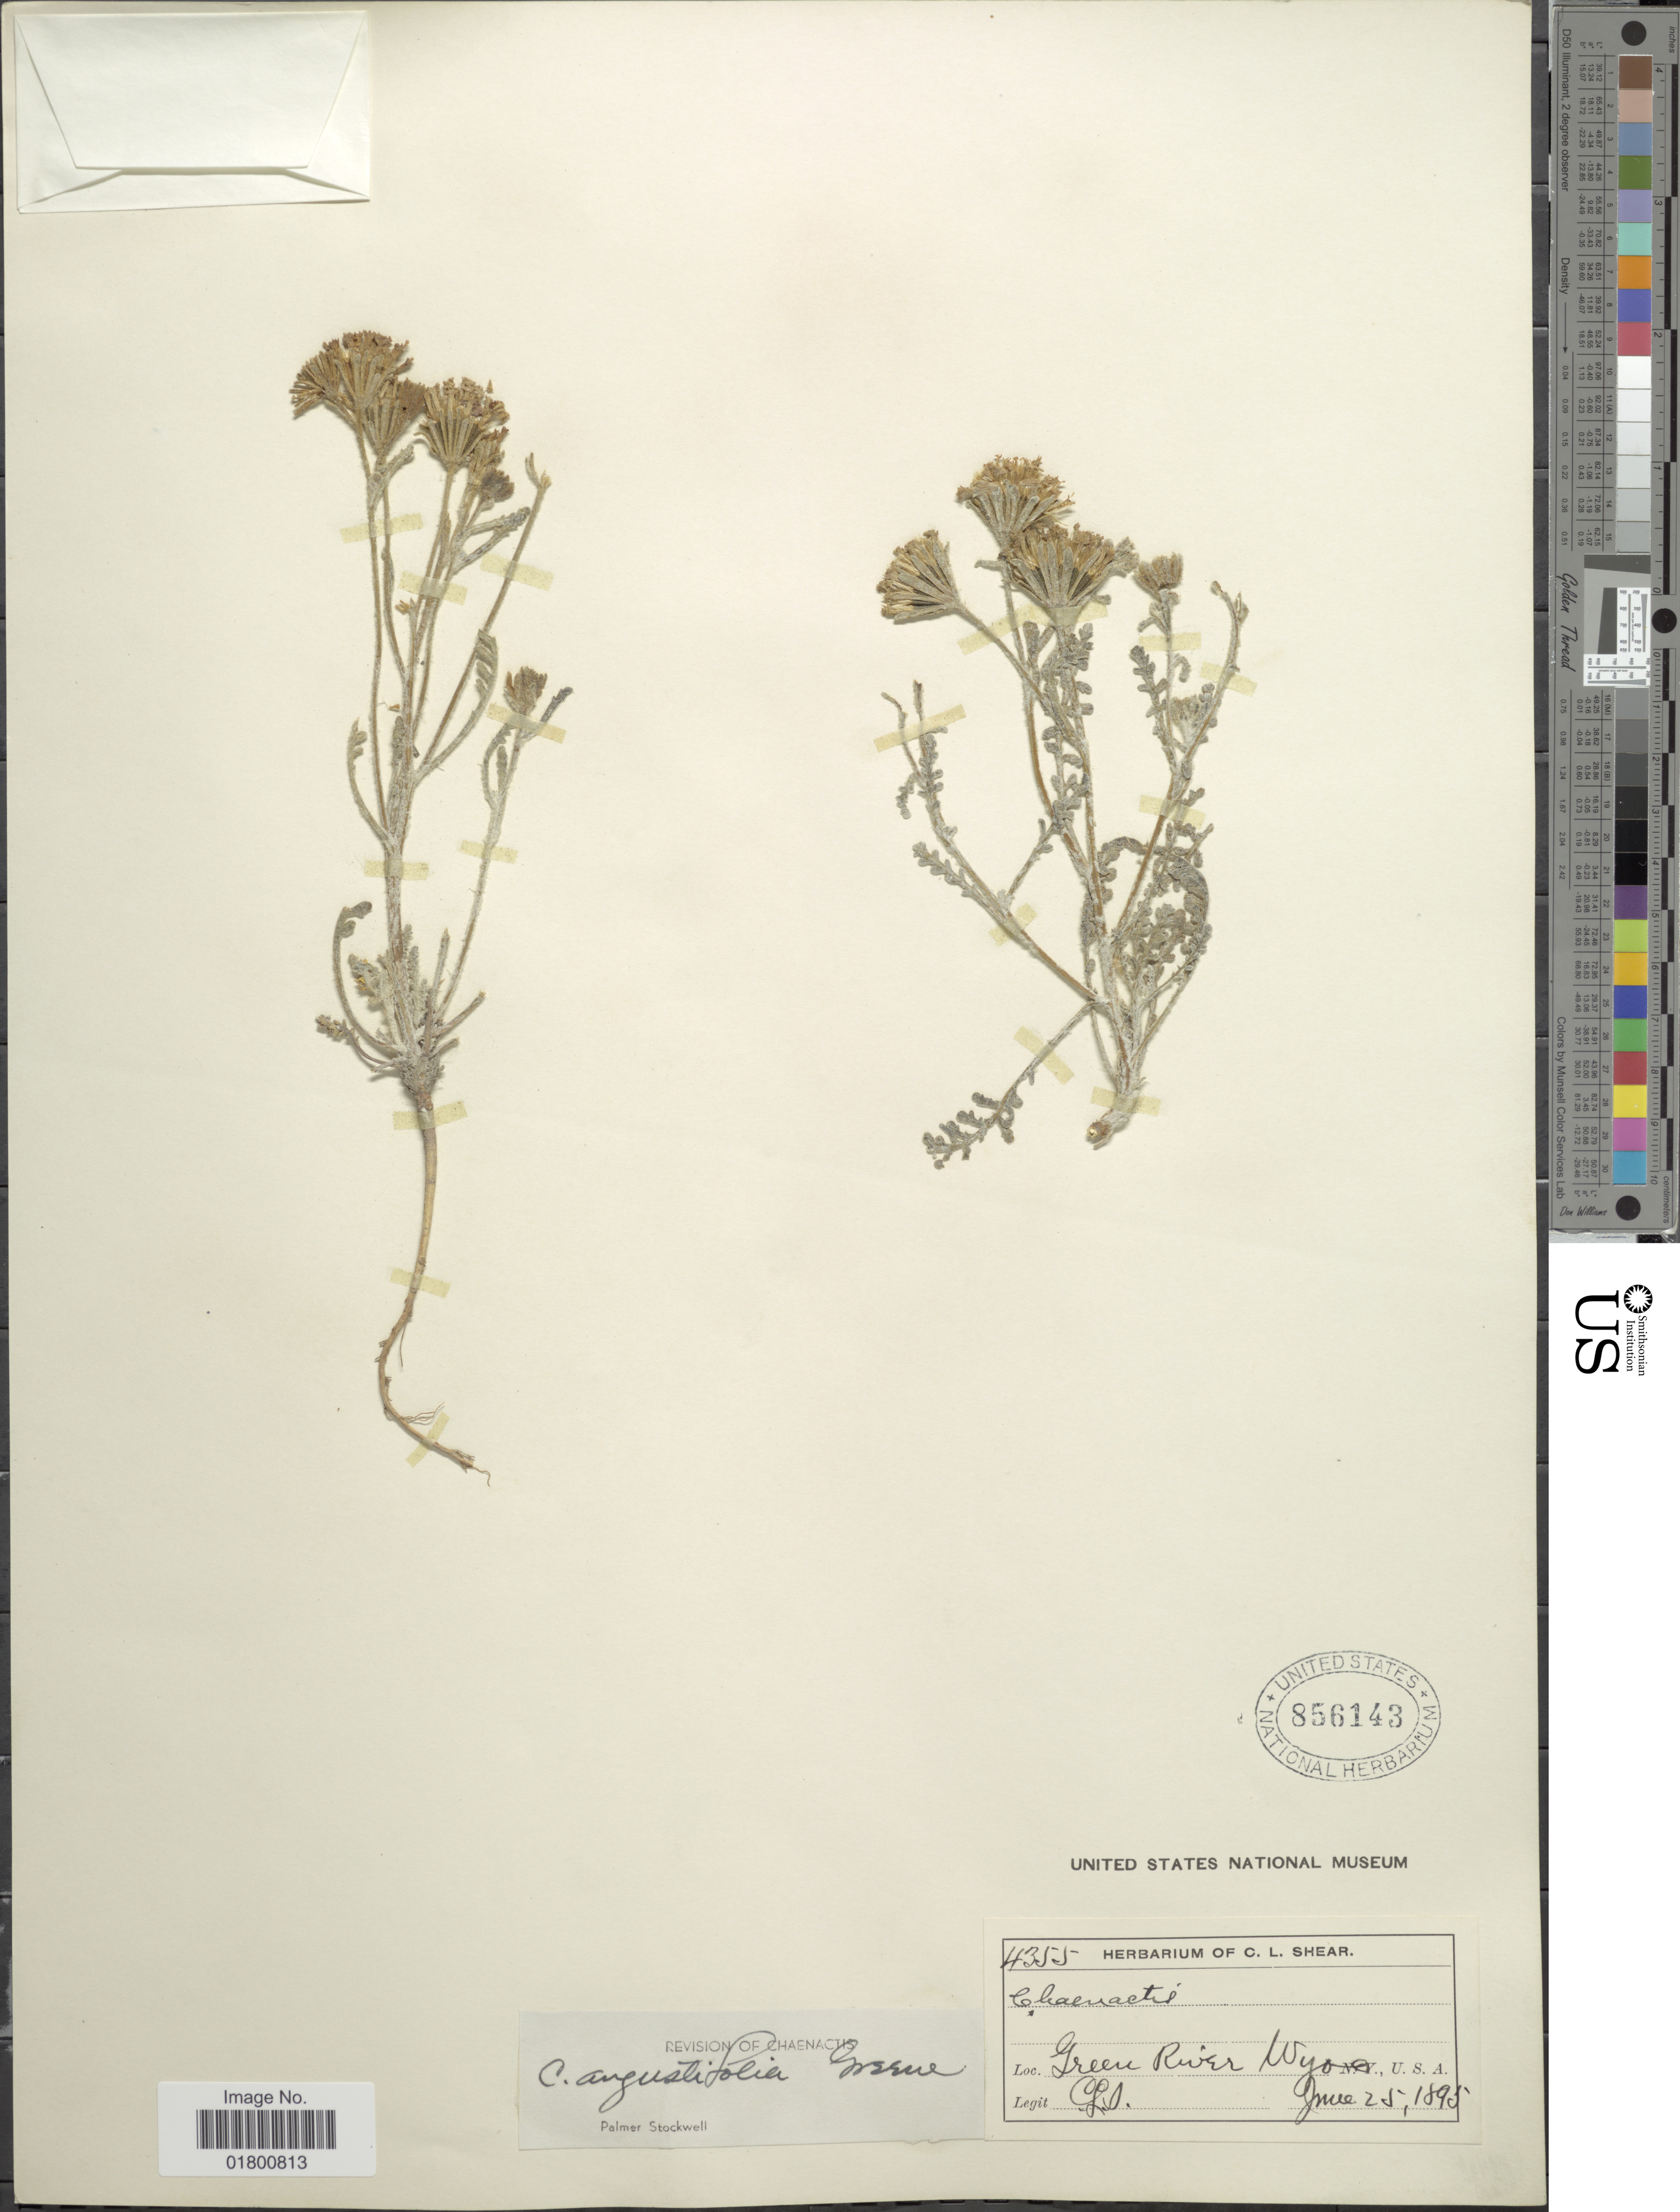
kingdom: Plantae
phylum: Tracheophyta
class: Magnoliopsida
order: Asterales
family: Asteraceae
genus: Chaenactis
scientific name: Chaenactis angustifolia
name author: Greene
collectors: C. L. Shear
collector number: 4355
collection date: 1895-06-25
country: United States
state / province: Wyoming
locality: Green River, Wyo.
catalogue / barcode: US 856143